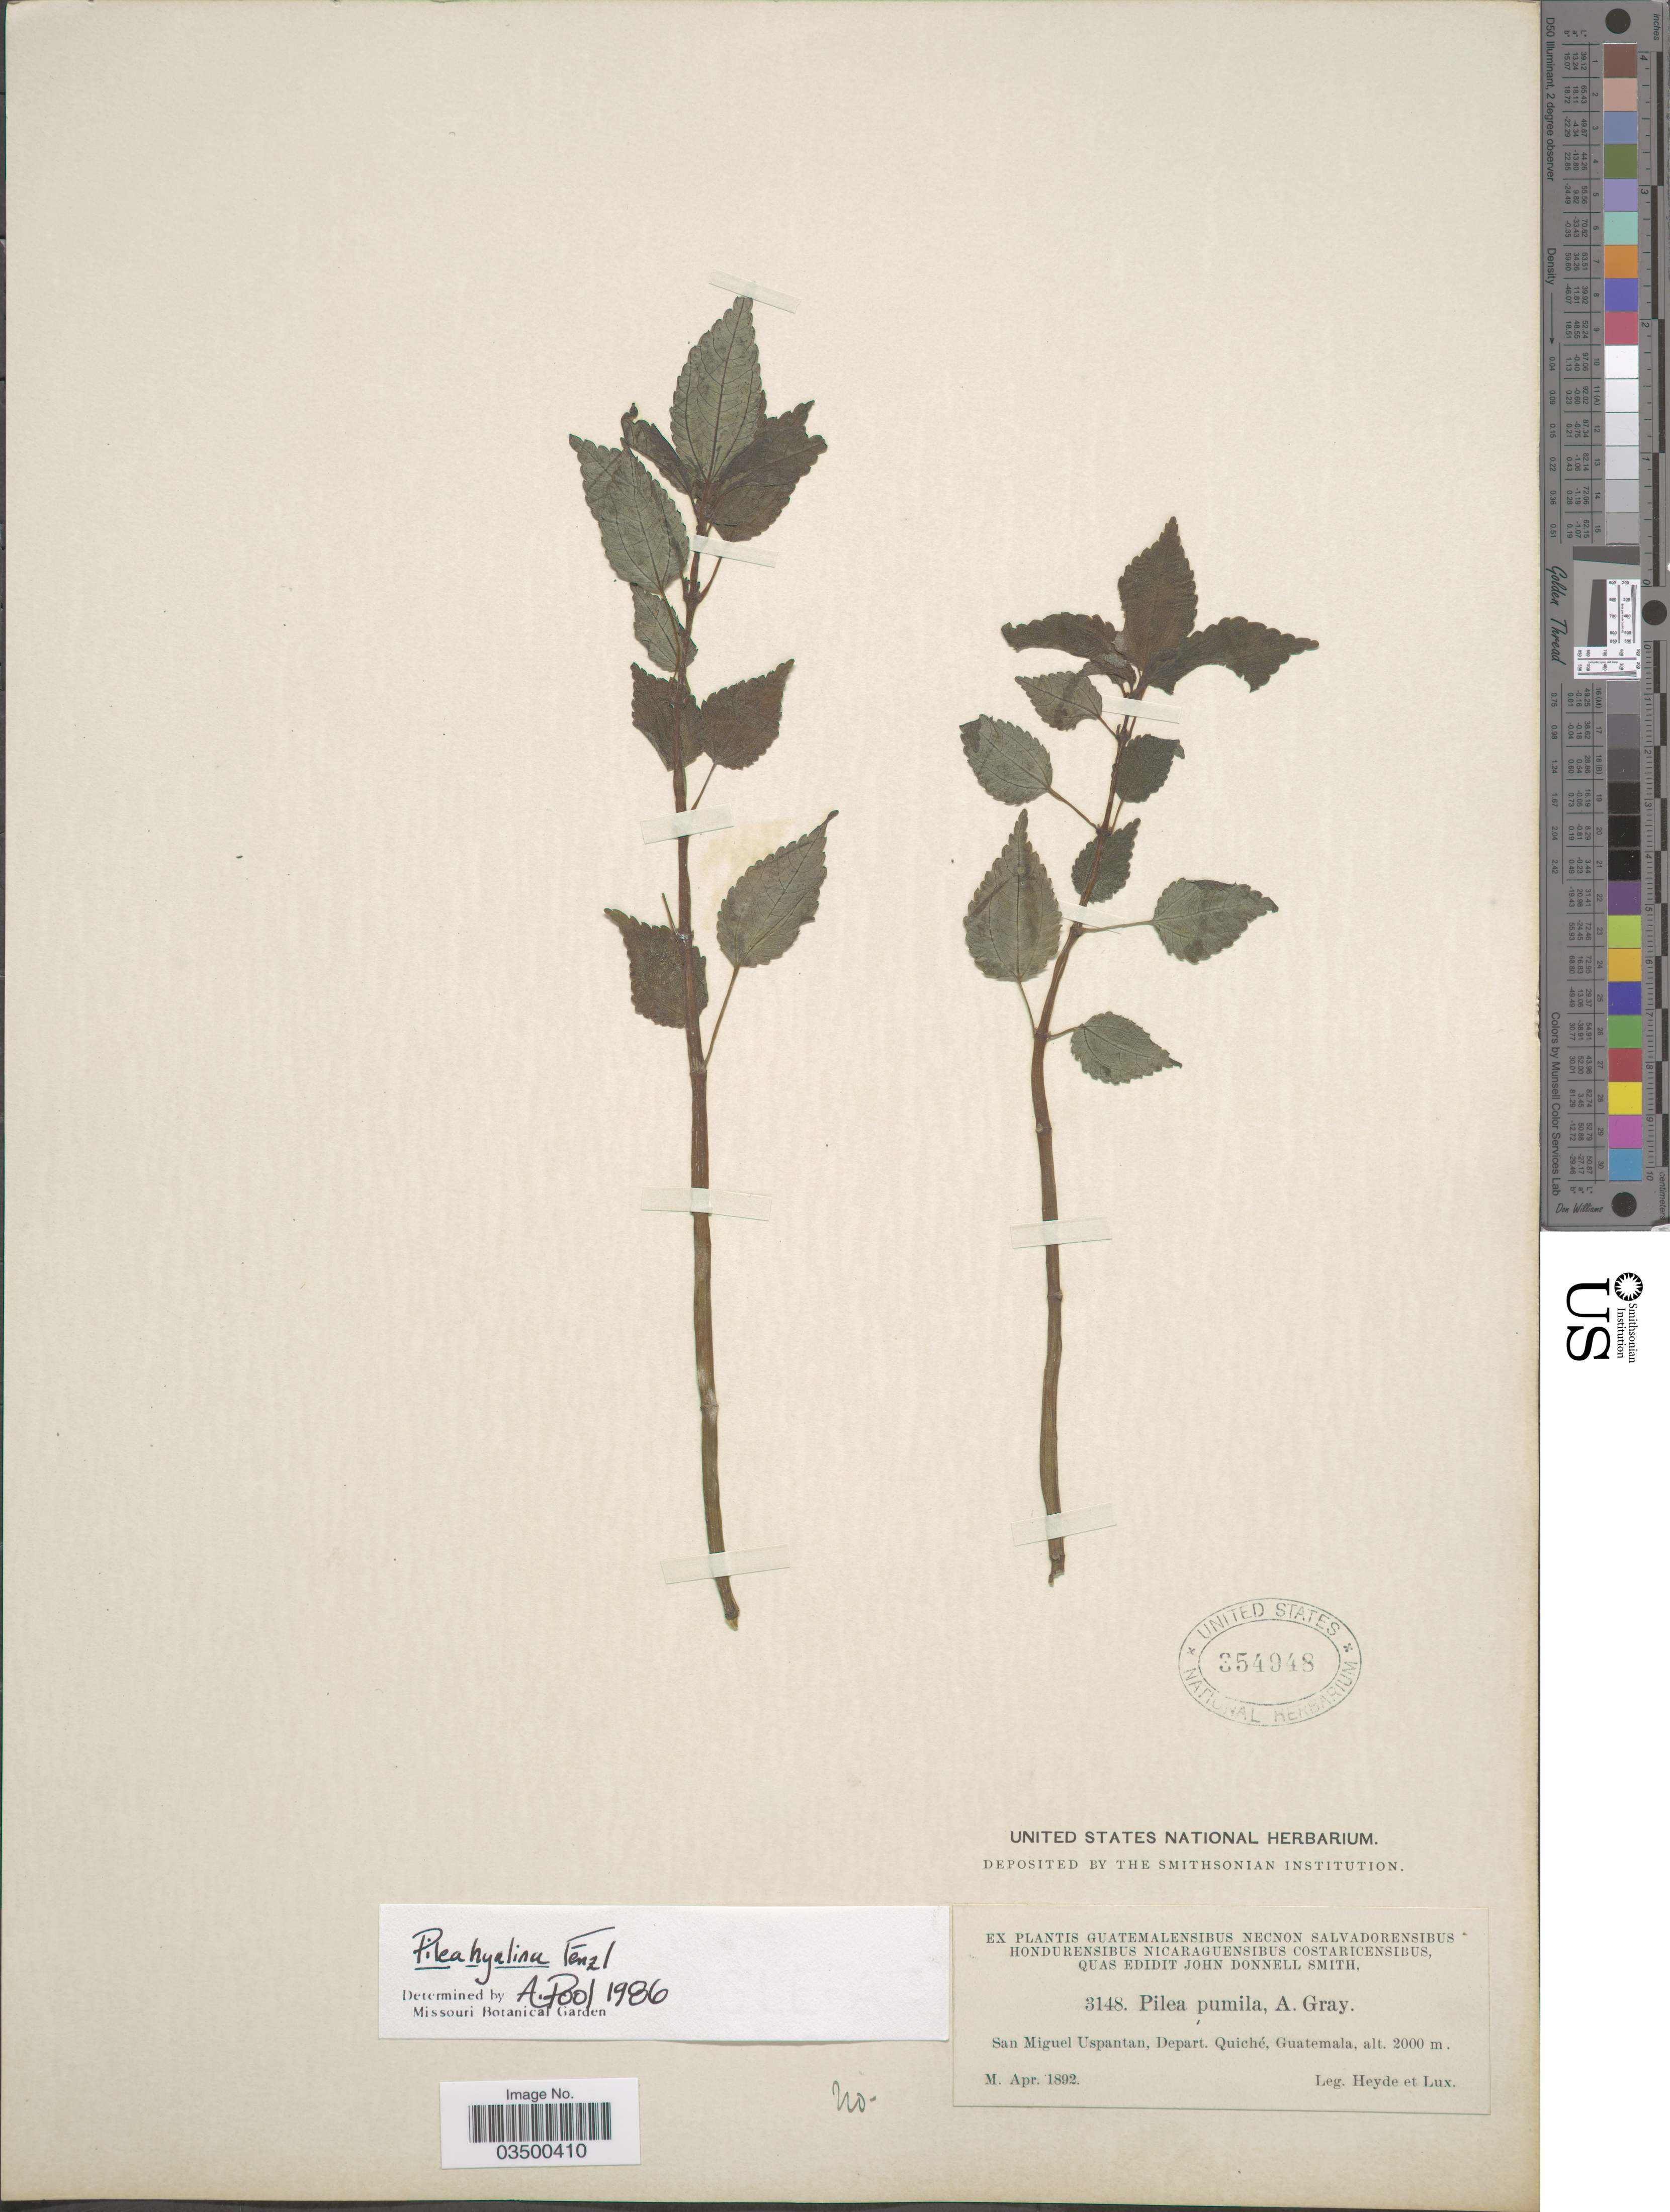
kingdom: Plantae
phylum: Tracheophyta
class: Magnoliopsida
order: Rosales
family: Urticaceae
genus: Pilea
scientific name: Pilea hyalina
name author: Fenzl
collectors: Heyde & Lux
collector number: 3148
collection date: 1892-04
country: Guatemala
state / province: El Quiche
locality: San Miguel Uspantan, Depart. Quiché.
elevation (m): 2000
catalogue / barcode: US 354948